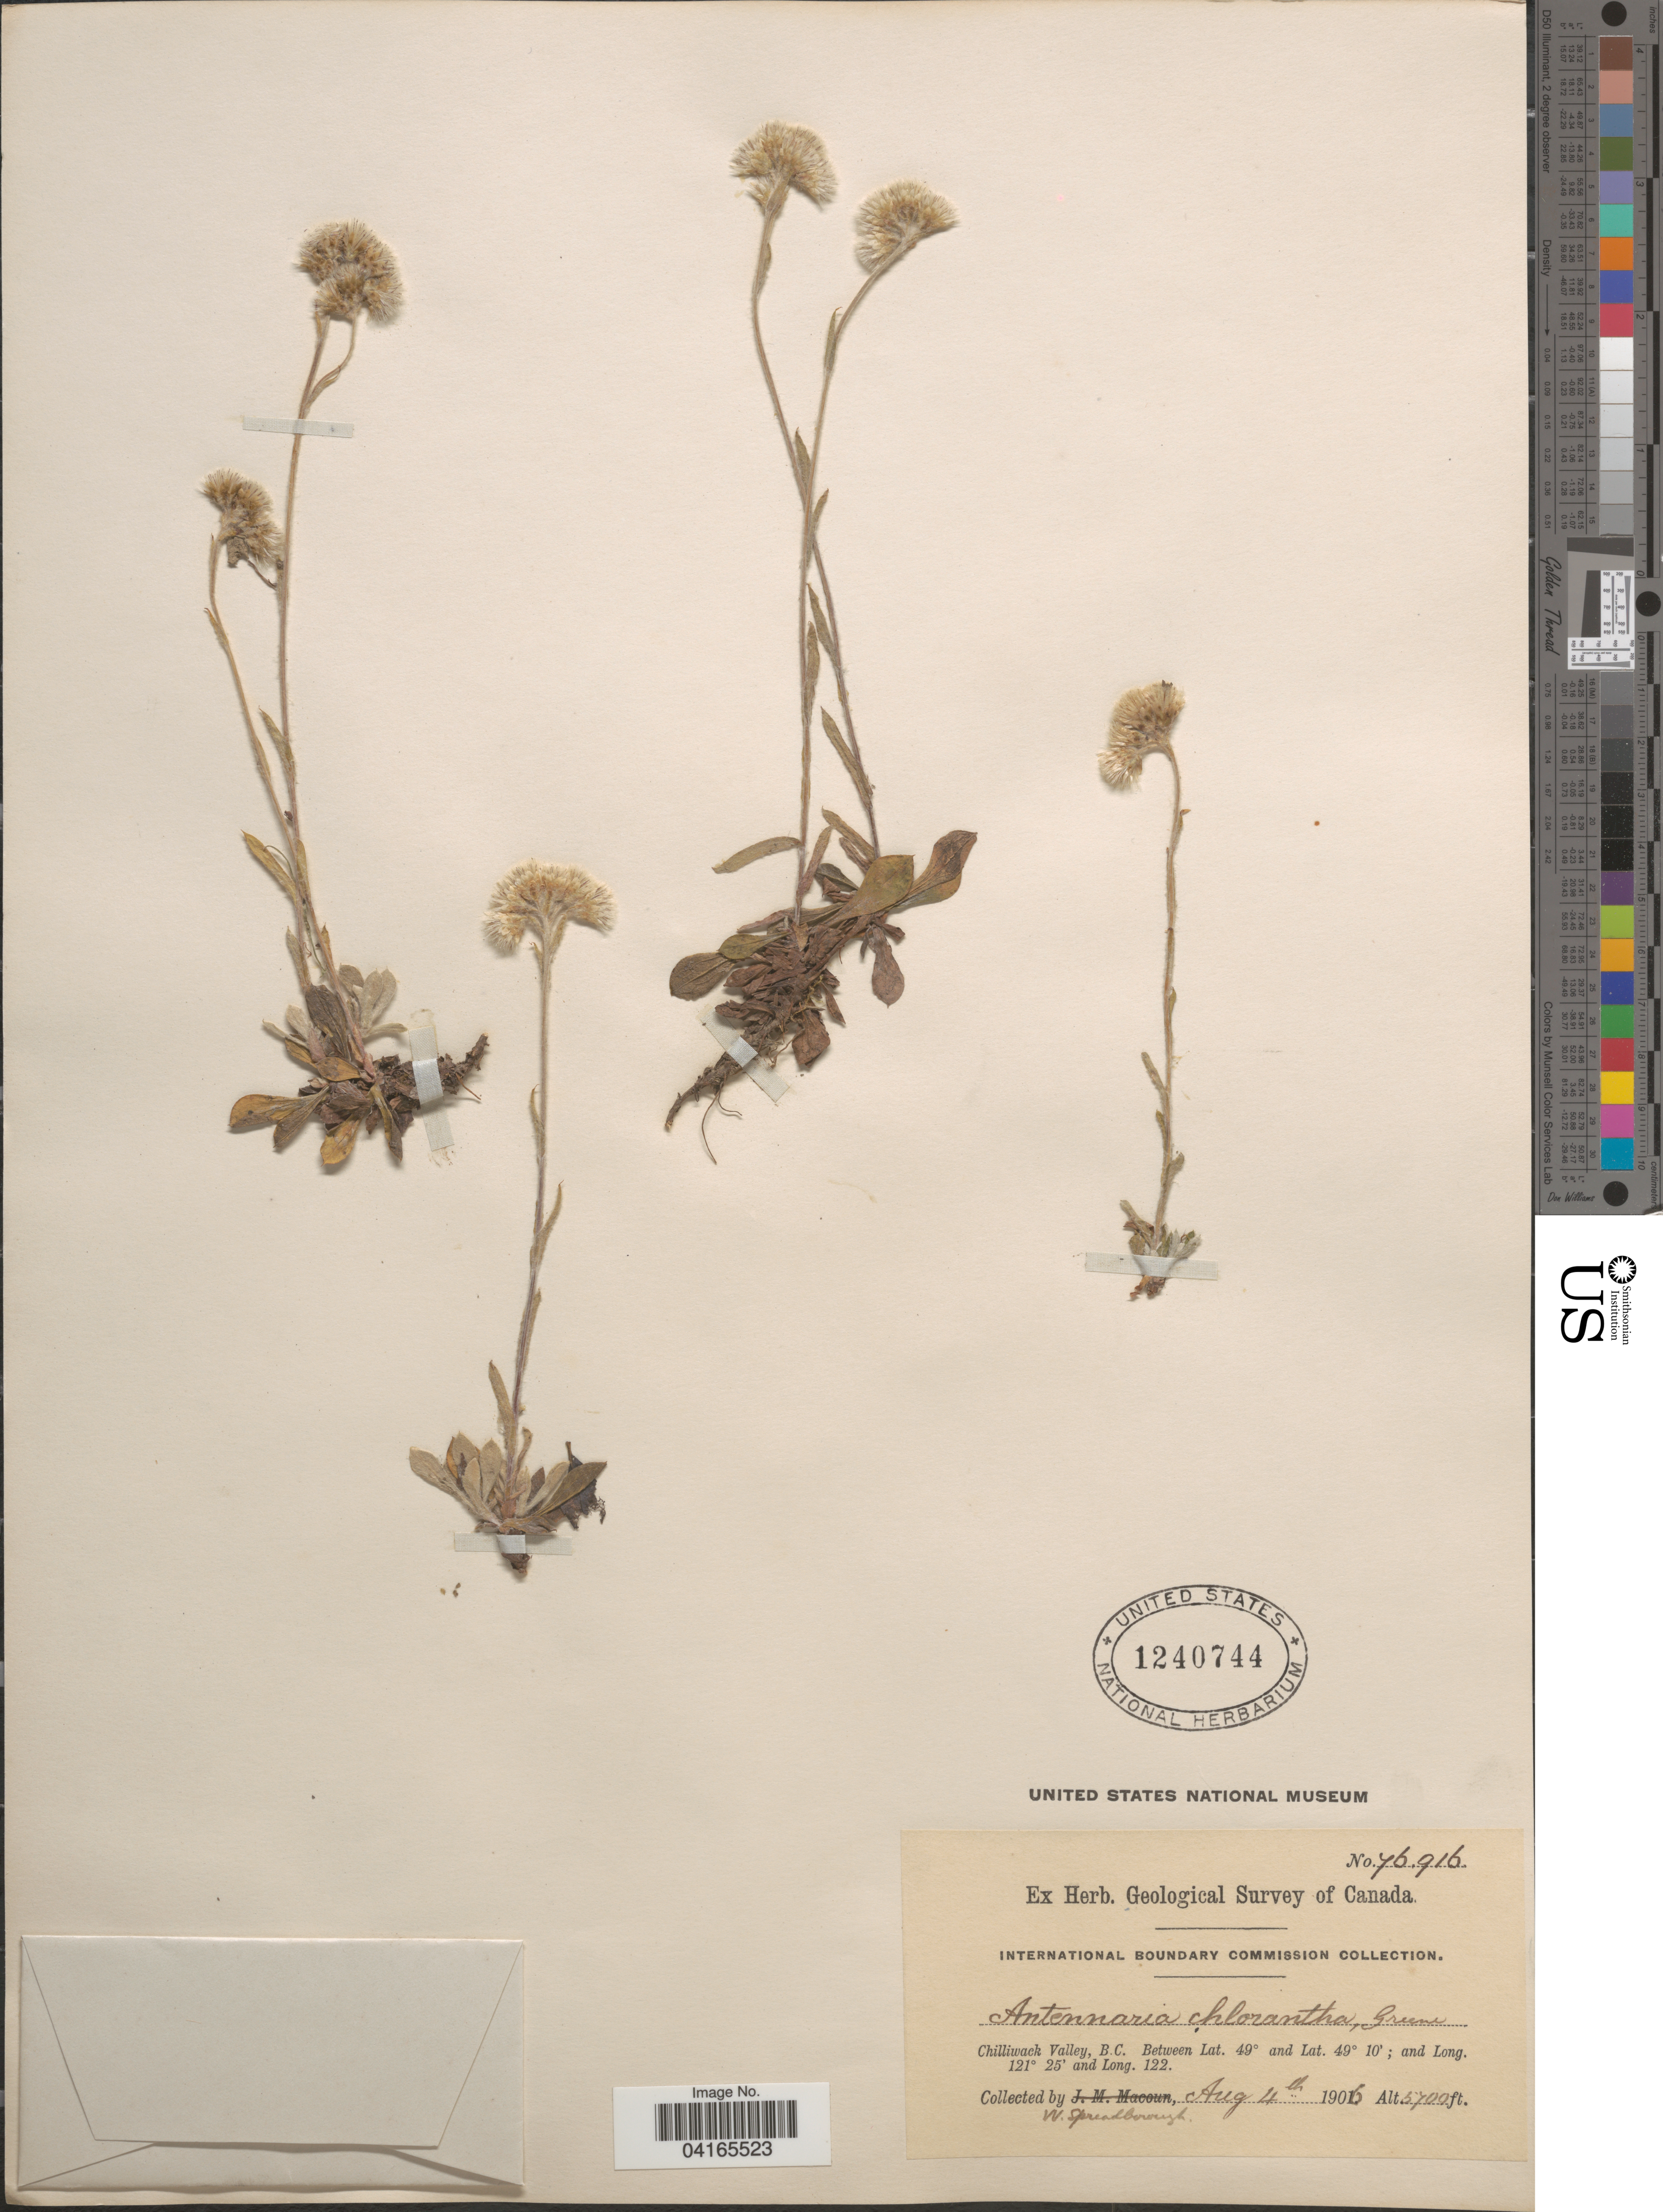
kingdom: Plantae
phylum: Tracheophyta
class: Magnoliopsida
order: Asterales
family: Asteraceae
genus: Antennaria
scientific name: Antennaria chlorantha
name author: Greene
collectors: W. Spreadborough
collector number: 76916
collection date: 1906-08-04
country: Canada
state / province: British Columbia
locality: Geological Survey of Canada. Chilliwack Valley.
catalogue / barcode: US 1240744